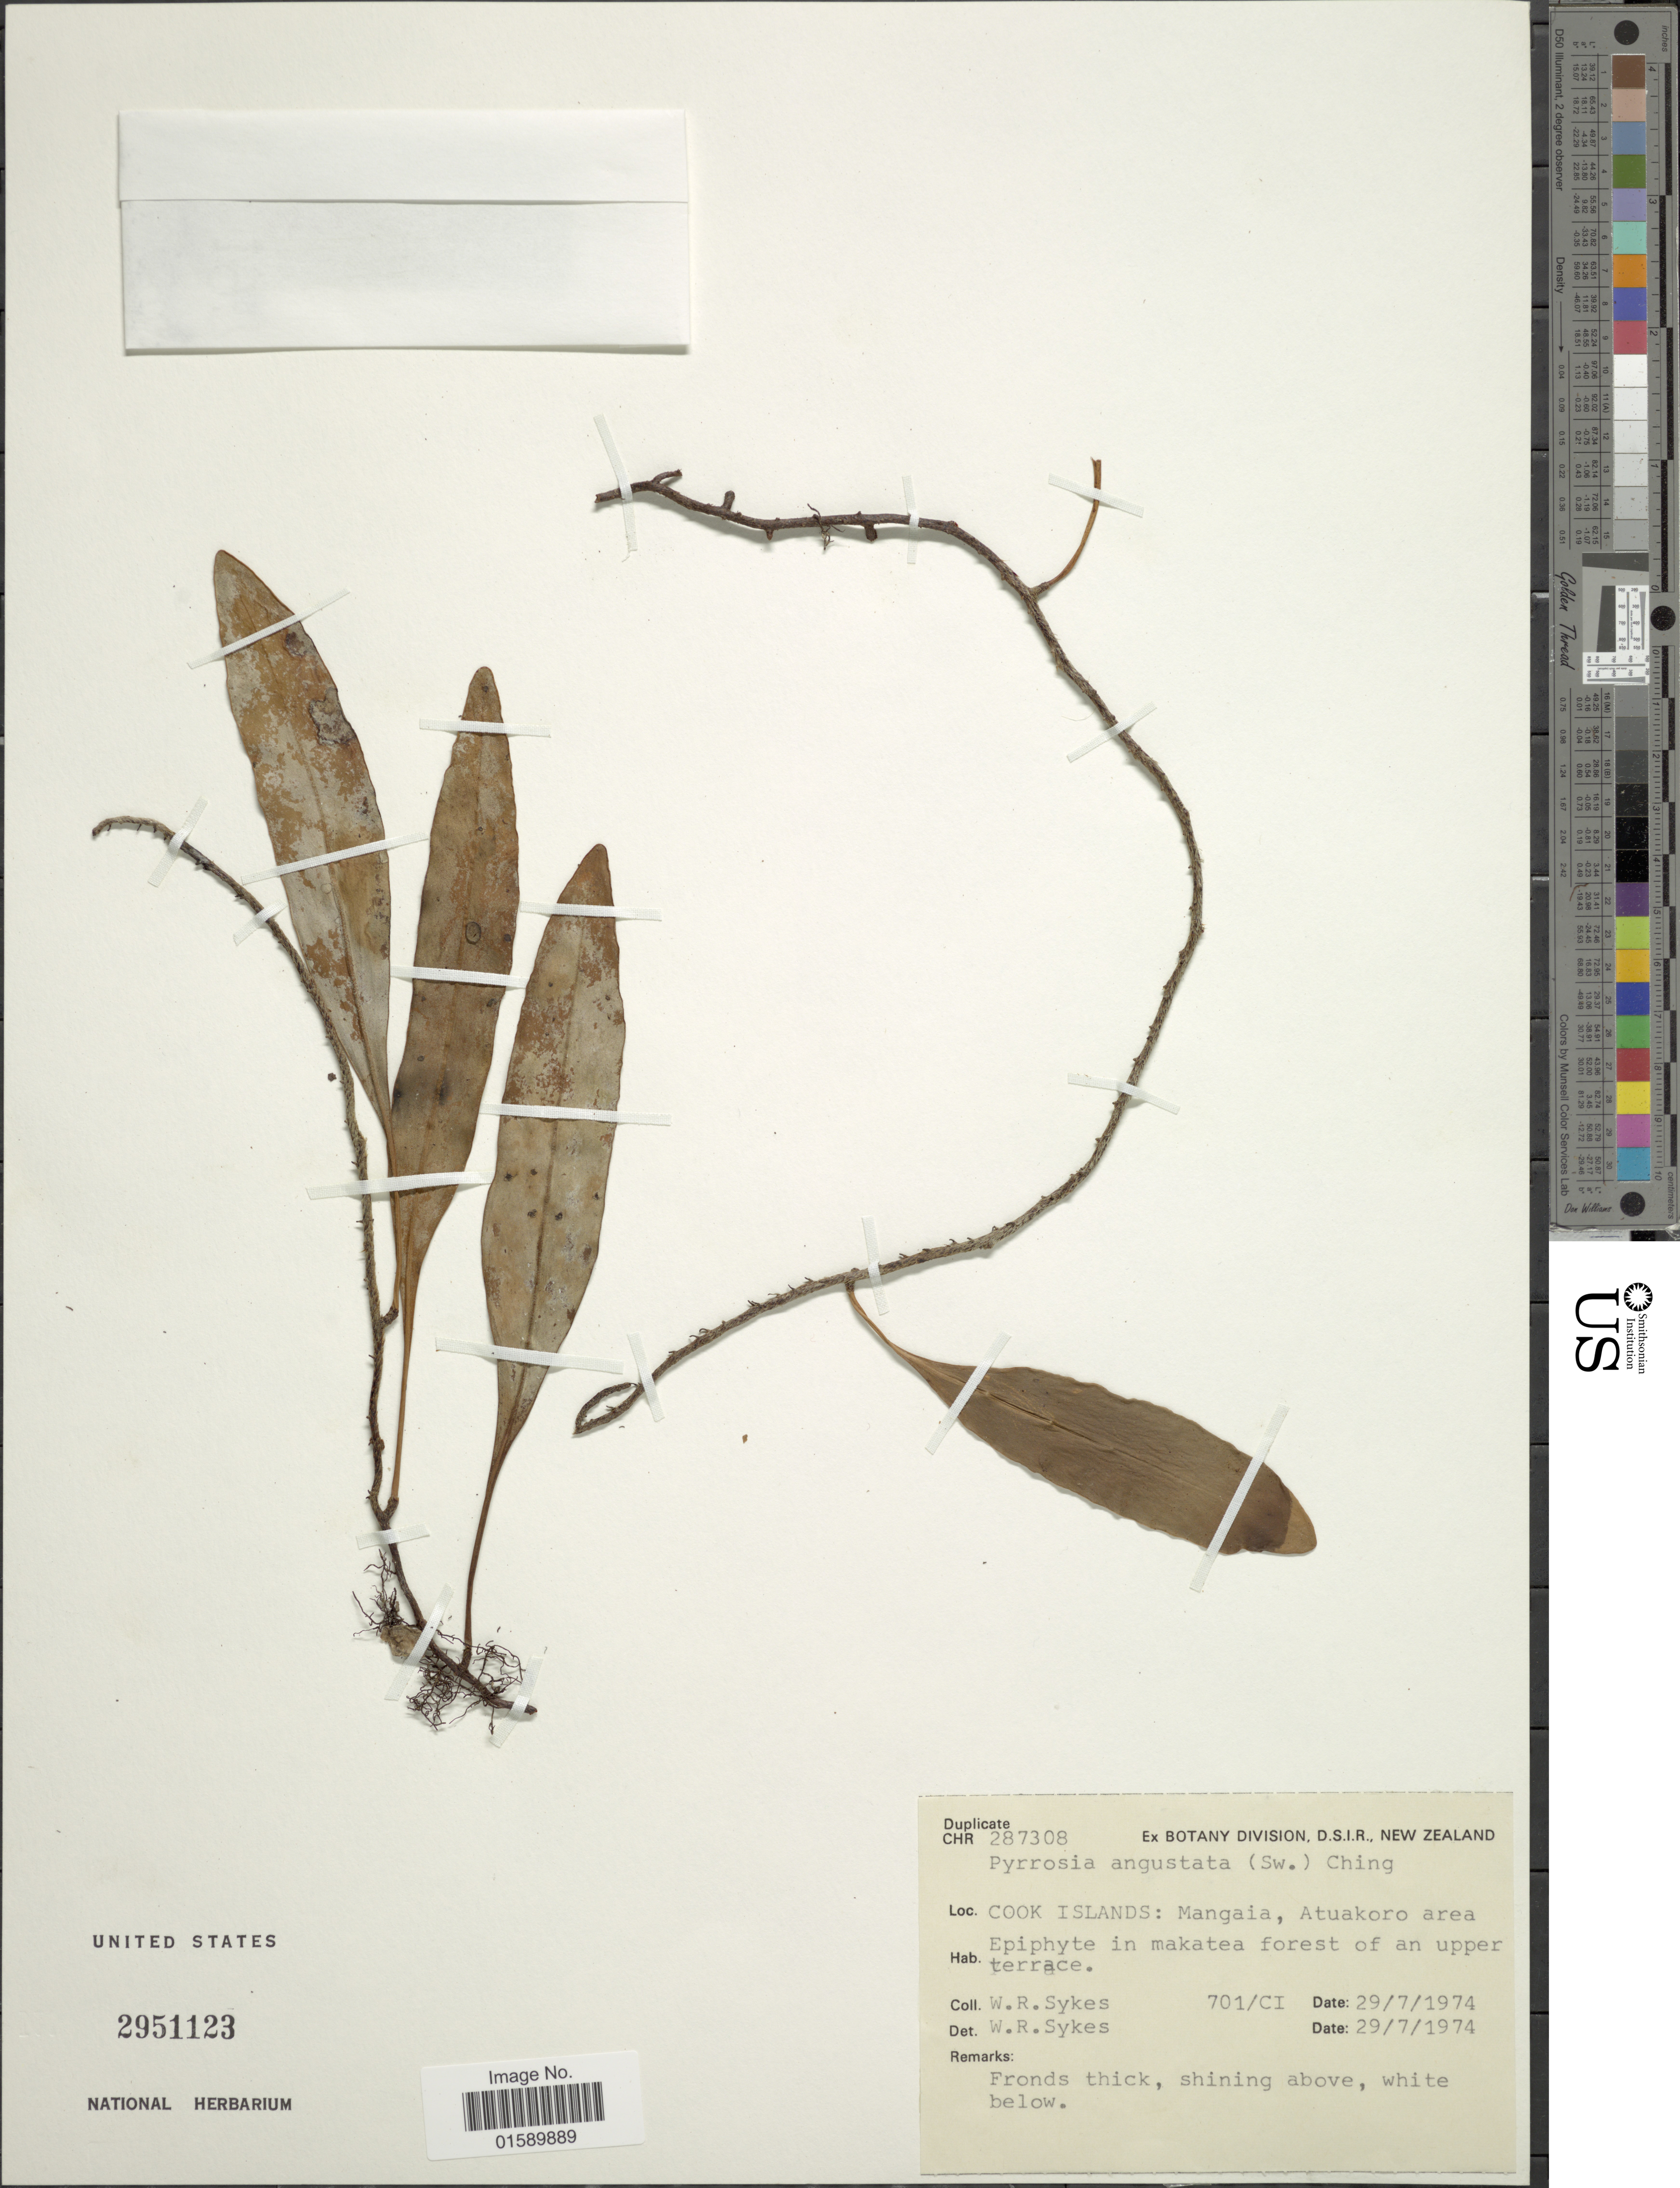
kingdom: Plantae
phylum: Tracheophyta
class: Polypodiopsida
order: Polypodiales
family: Polypodiaceae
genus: Pyrrosia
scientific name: Pyrrosia angustata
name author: (Sw.) Ching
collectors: W. R. Sykes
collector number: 701/CI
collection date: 1974-07-29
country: Cook Islands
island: Mangaia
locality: Atuakoro area Epiphyte in makatea forest of an upper terrace.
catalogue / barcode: US 2951123